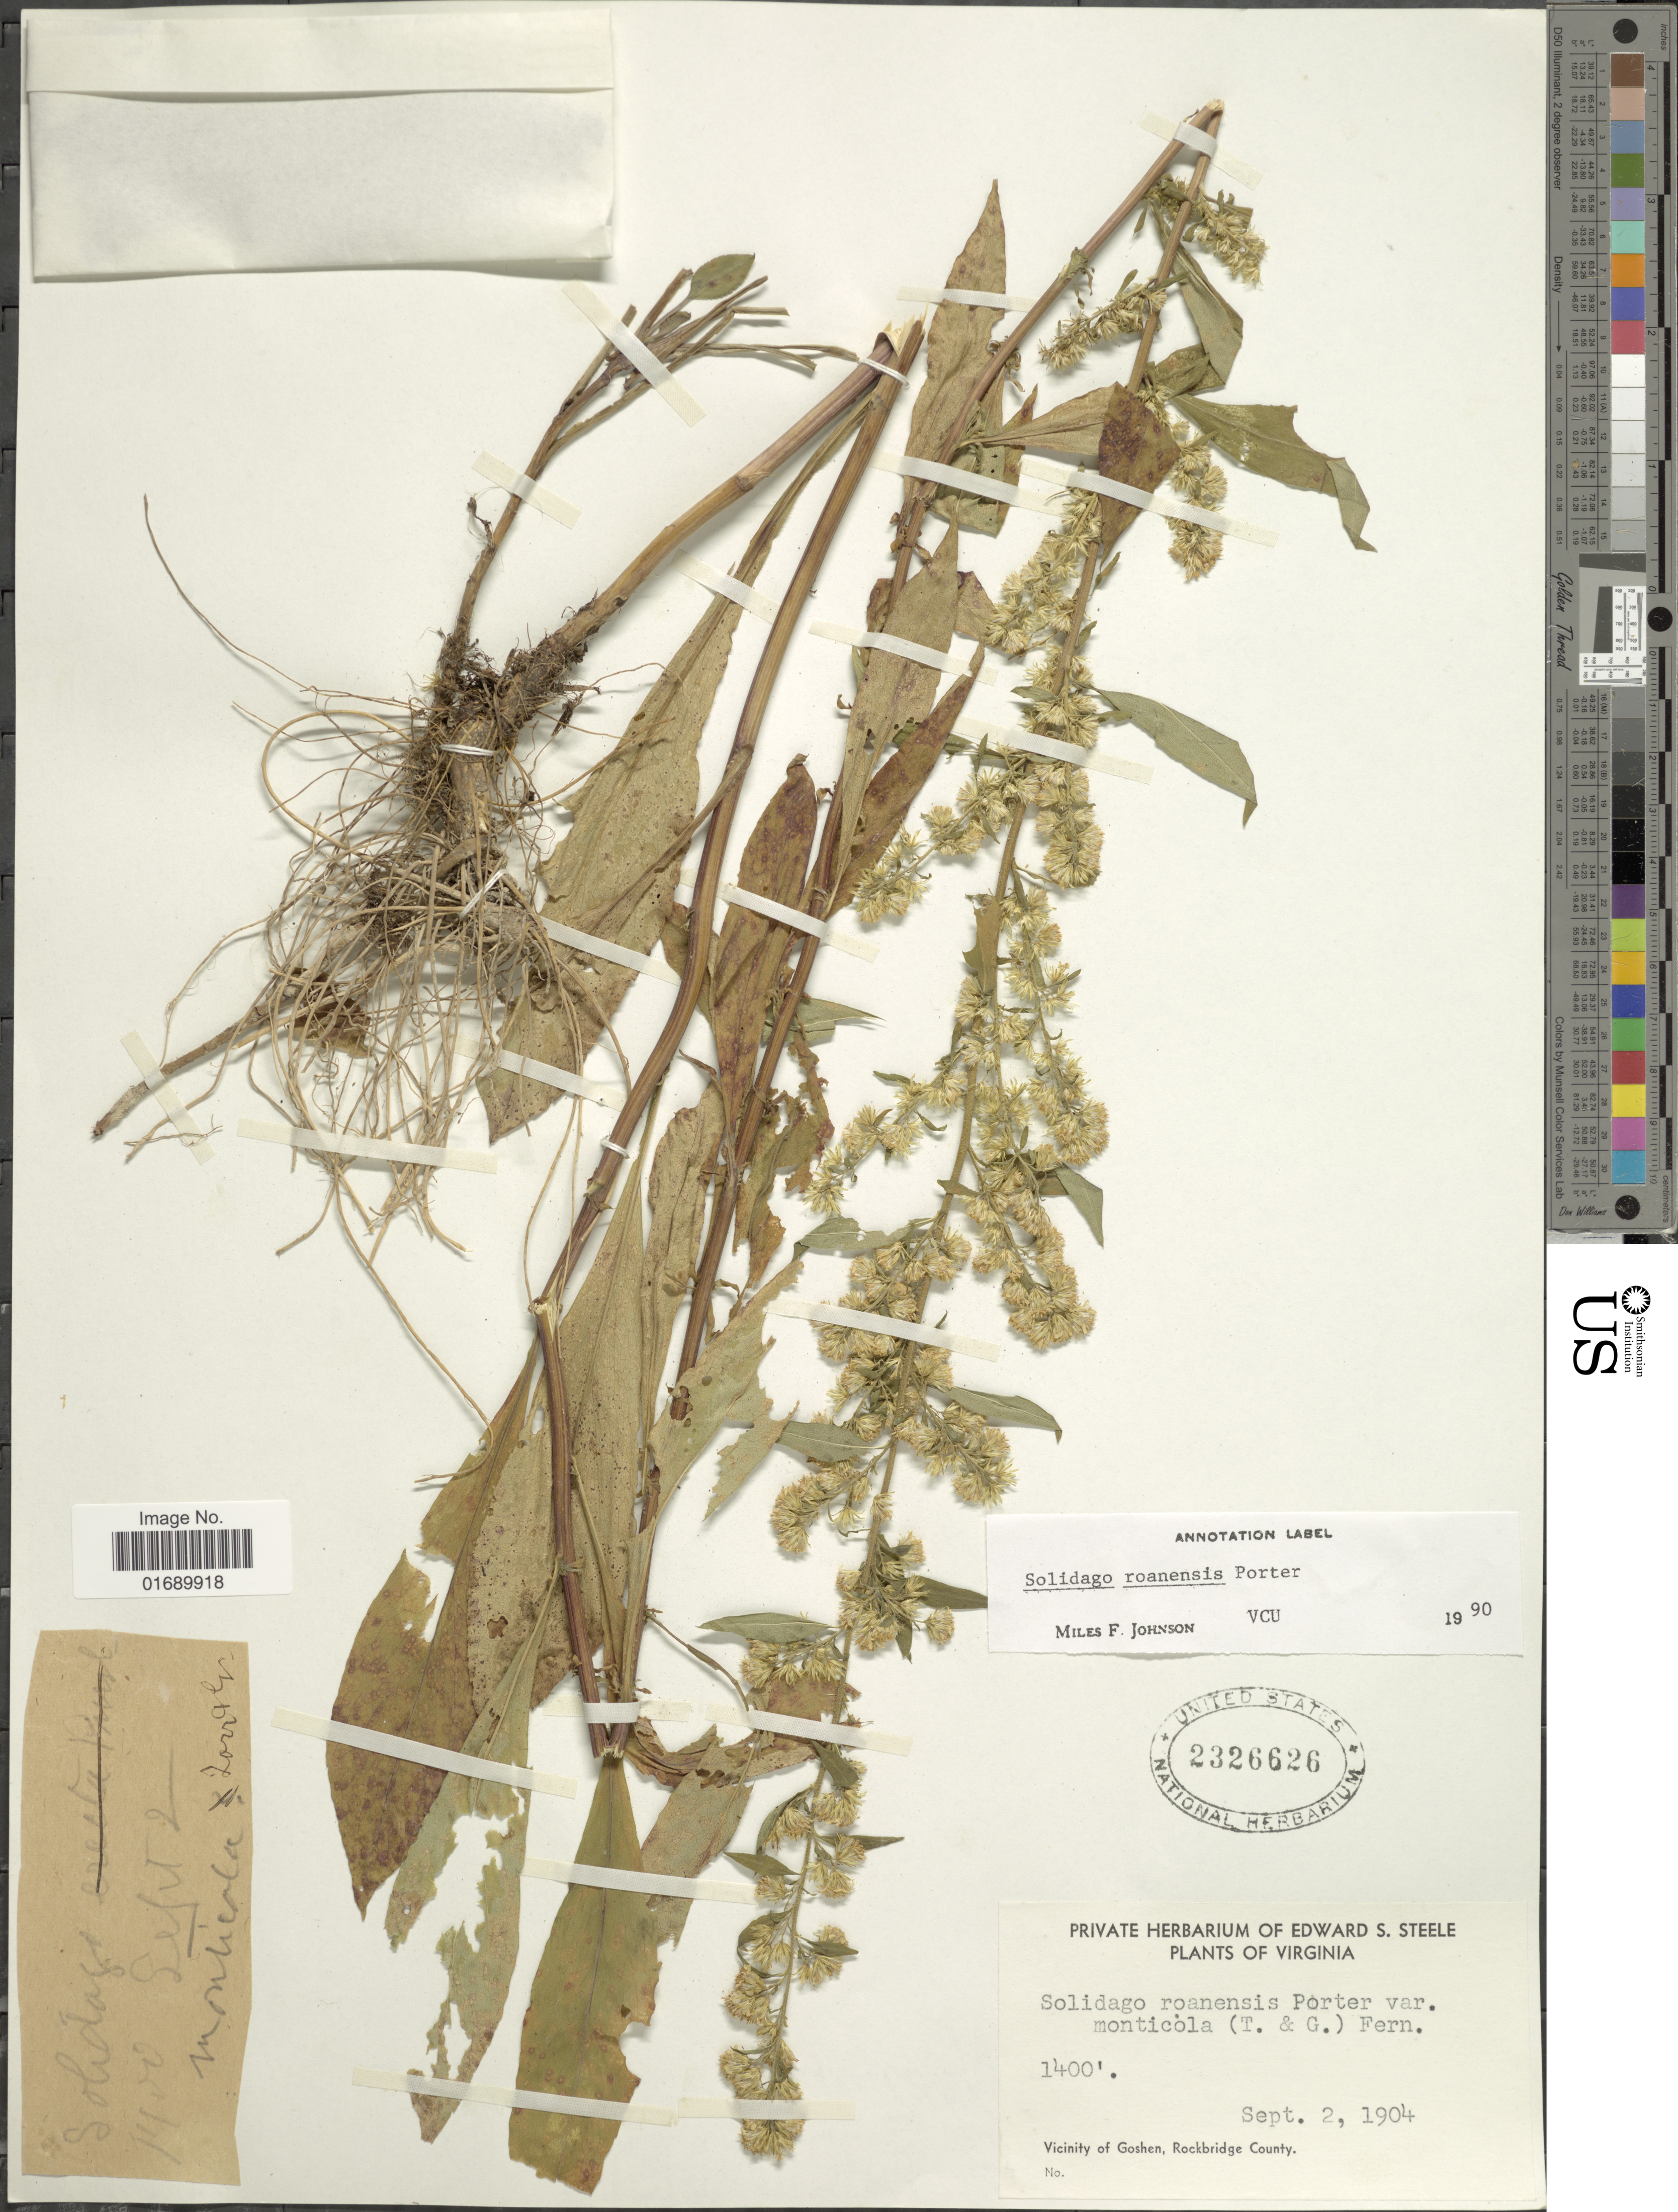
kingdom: Plantae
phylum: Tracheophyta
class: Magnoliopsida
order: Asterales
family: Asteraceae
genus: Solidago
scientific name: Solidago roanensis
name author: Porter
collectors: ex herb. Edward S. Steele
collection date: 1904-09-02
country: United States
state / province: Virginia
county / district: Rockbridge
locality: Vicinity of Goshen, Rockbridge County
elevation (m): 427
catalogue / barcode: US 2326626